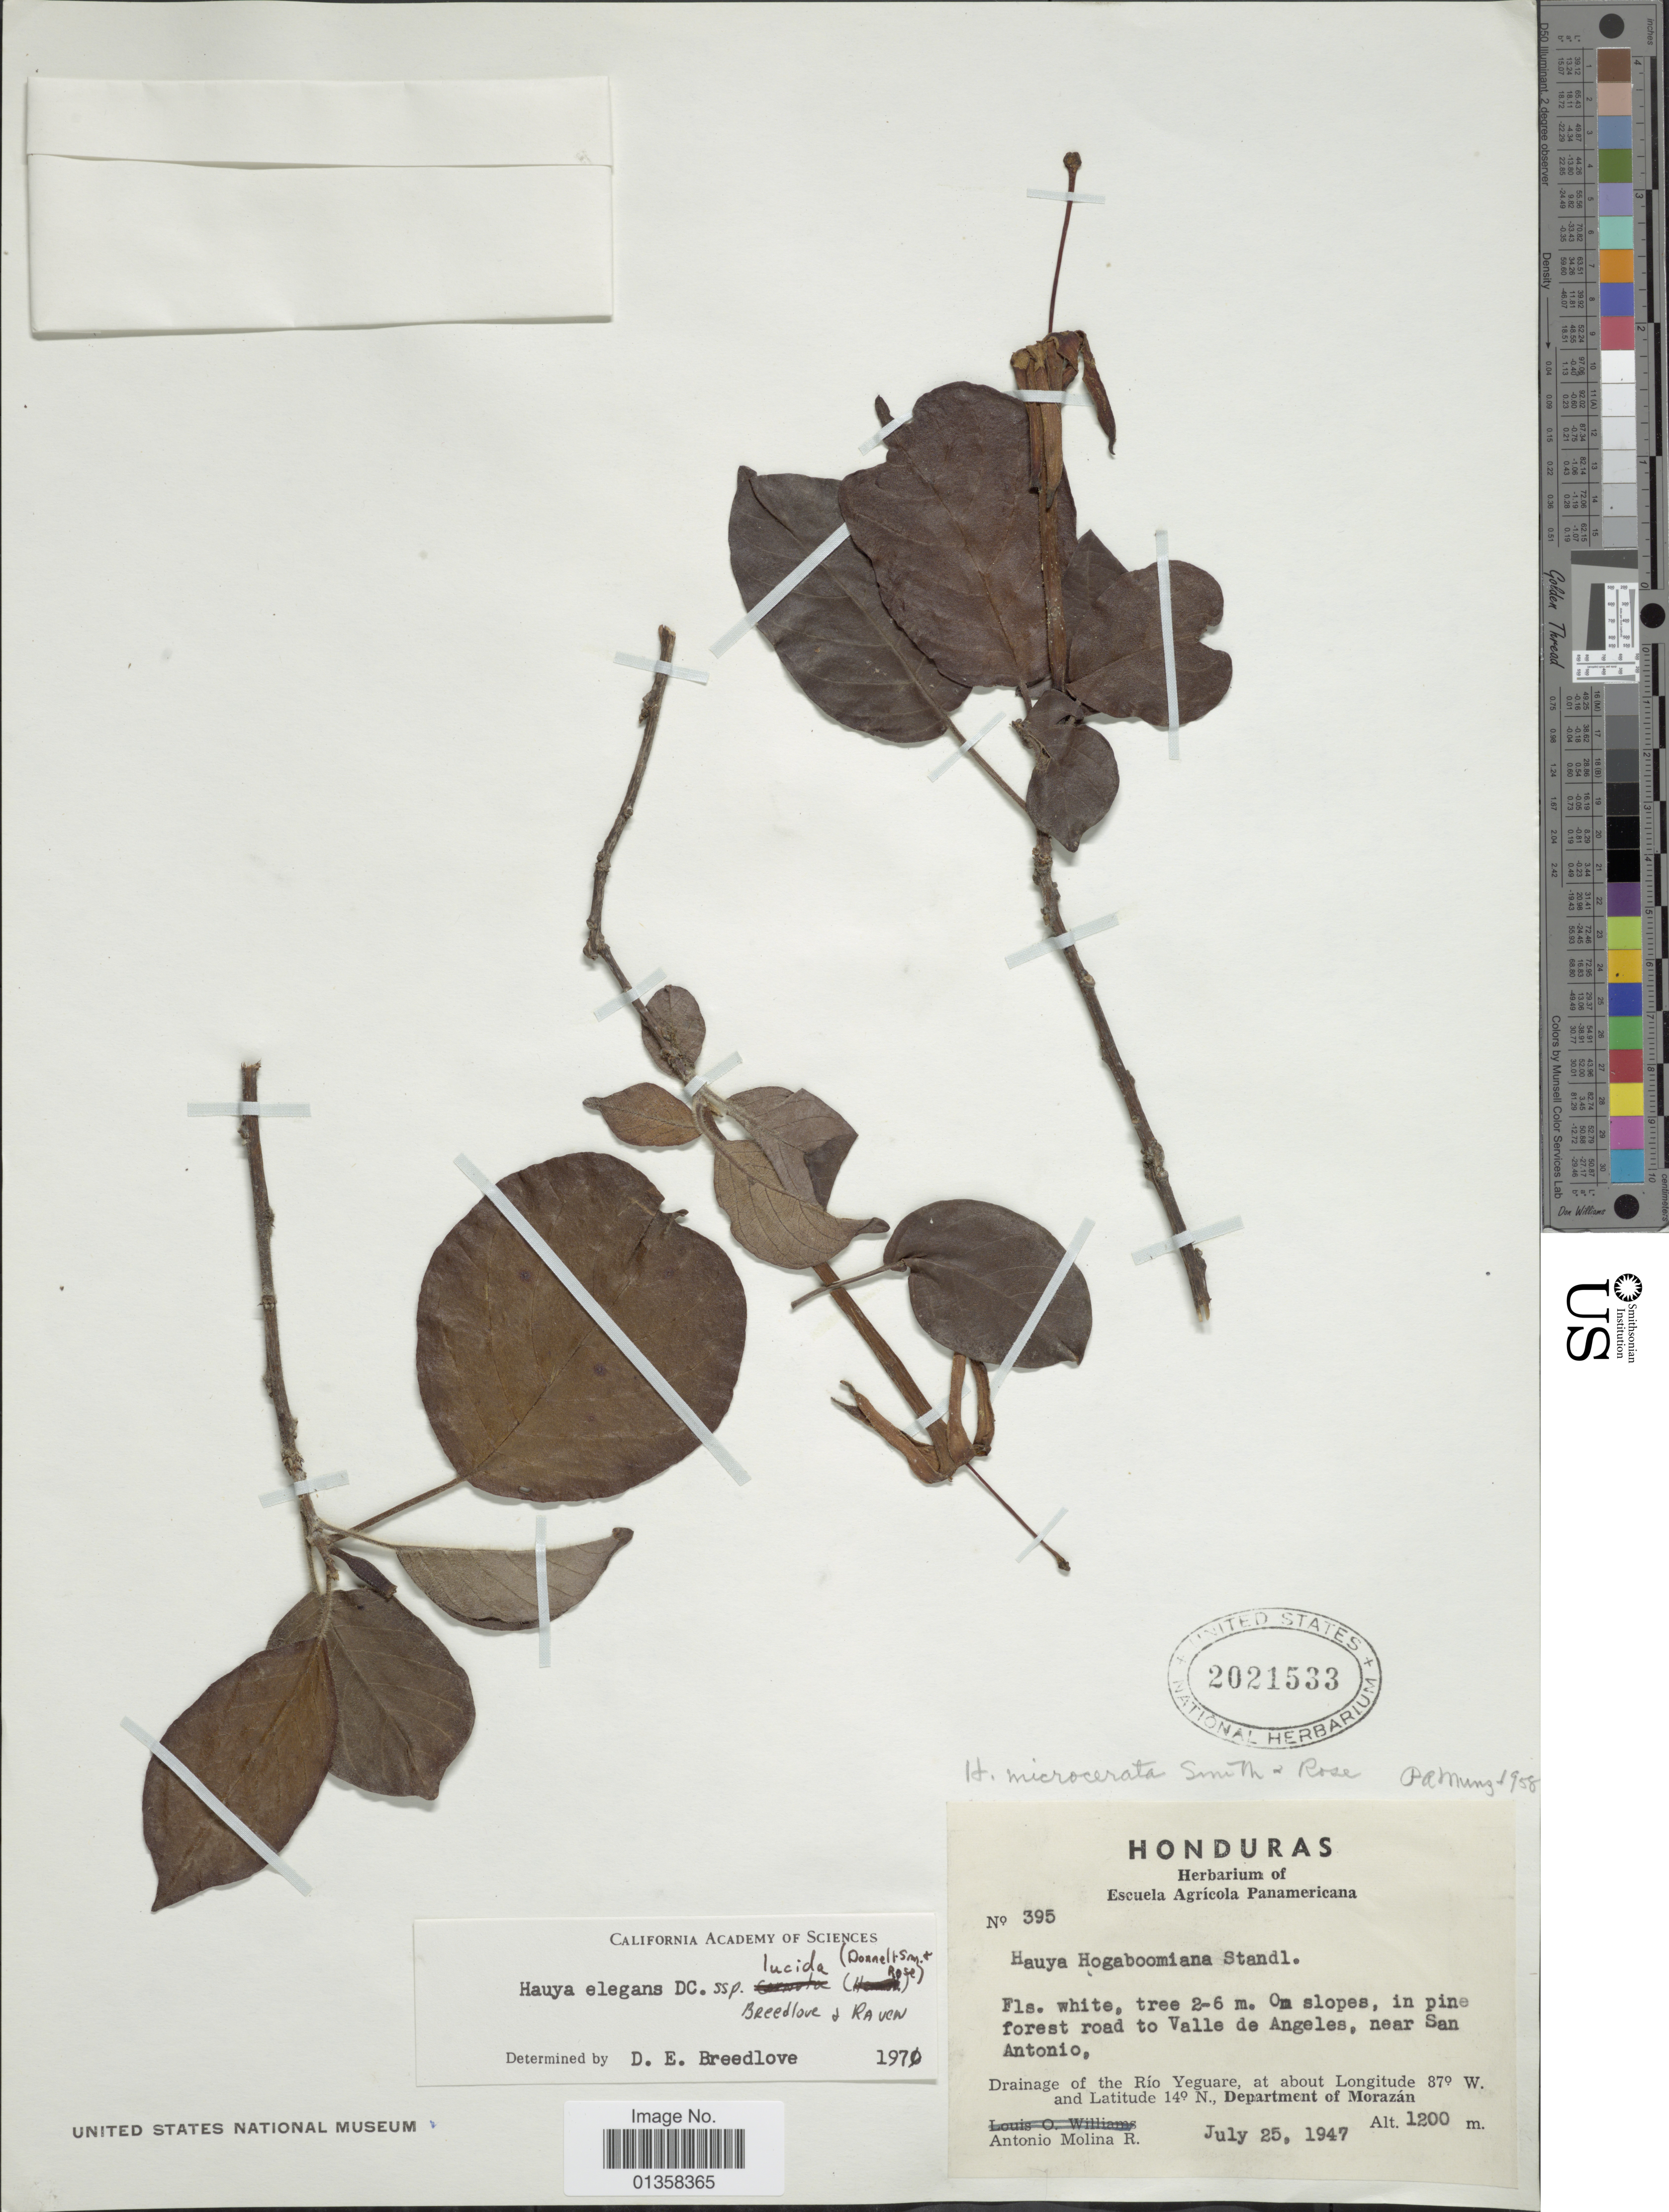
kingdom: Plantae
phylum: Tracheophyta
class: Magnoliopsida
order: Myrtales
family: Onagraceae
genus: Hauya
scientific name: Hauya elegans subsp. lucida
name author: (Donn. Sm. & Rose) P.H. Raven & Breedlove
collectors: A. Molina R.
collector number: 395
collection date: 1947-07-25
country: Honduras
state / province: Fco. Morazán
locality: Drainage of the Río Yeguare, Department of Morazán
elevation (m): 1200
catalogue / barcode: US 2021533